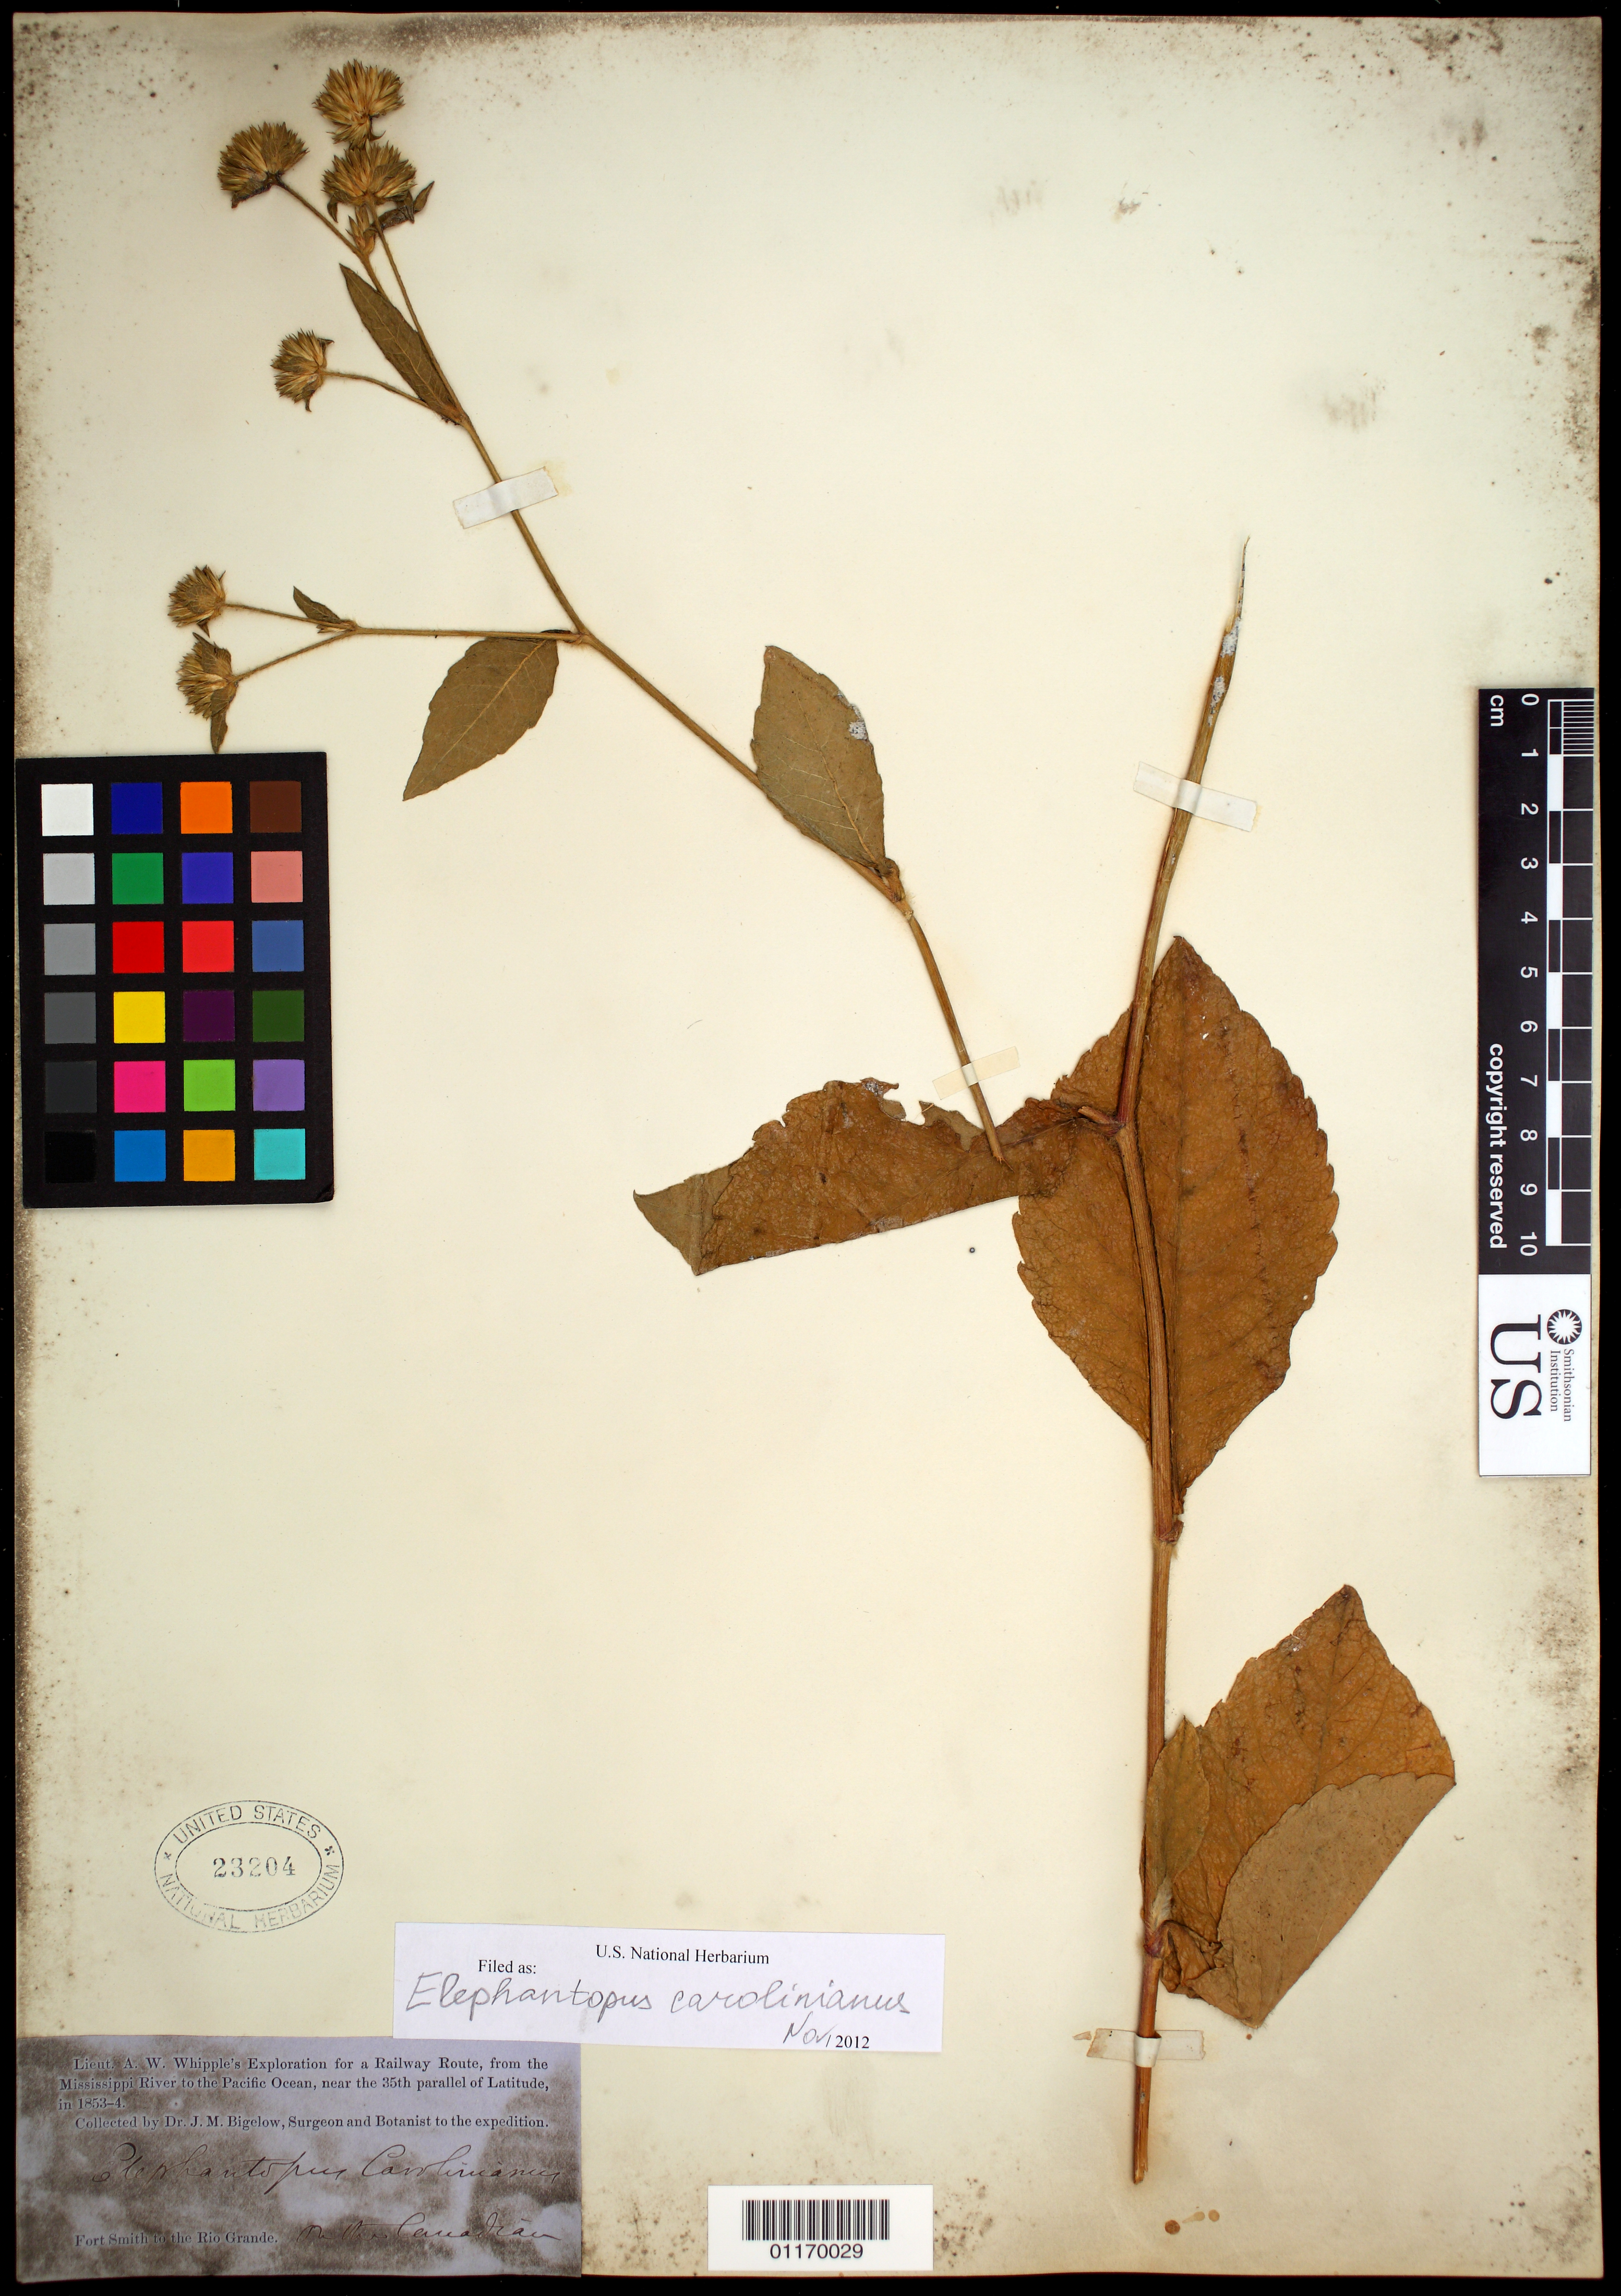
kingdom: Plantae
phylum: Tracheophyta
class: Magnoliopsida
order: Asterales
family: Asteraceae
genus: Elephantopus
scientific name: Elephantopus carolinianus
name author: Raeusch.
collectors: J. M. Bigelow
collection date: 1853/1854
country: United States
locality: on the Canadian River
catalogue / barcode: US 23204